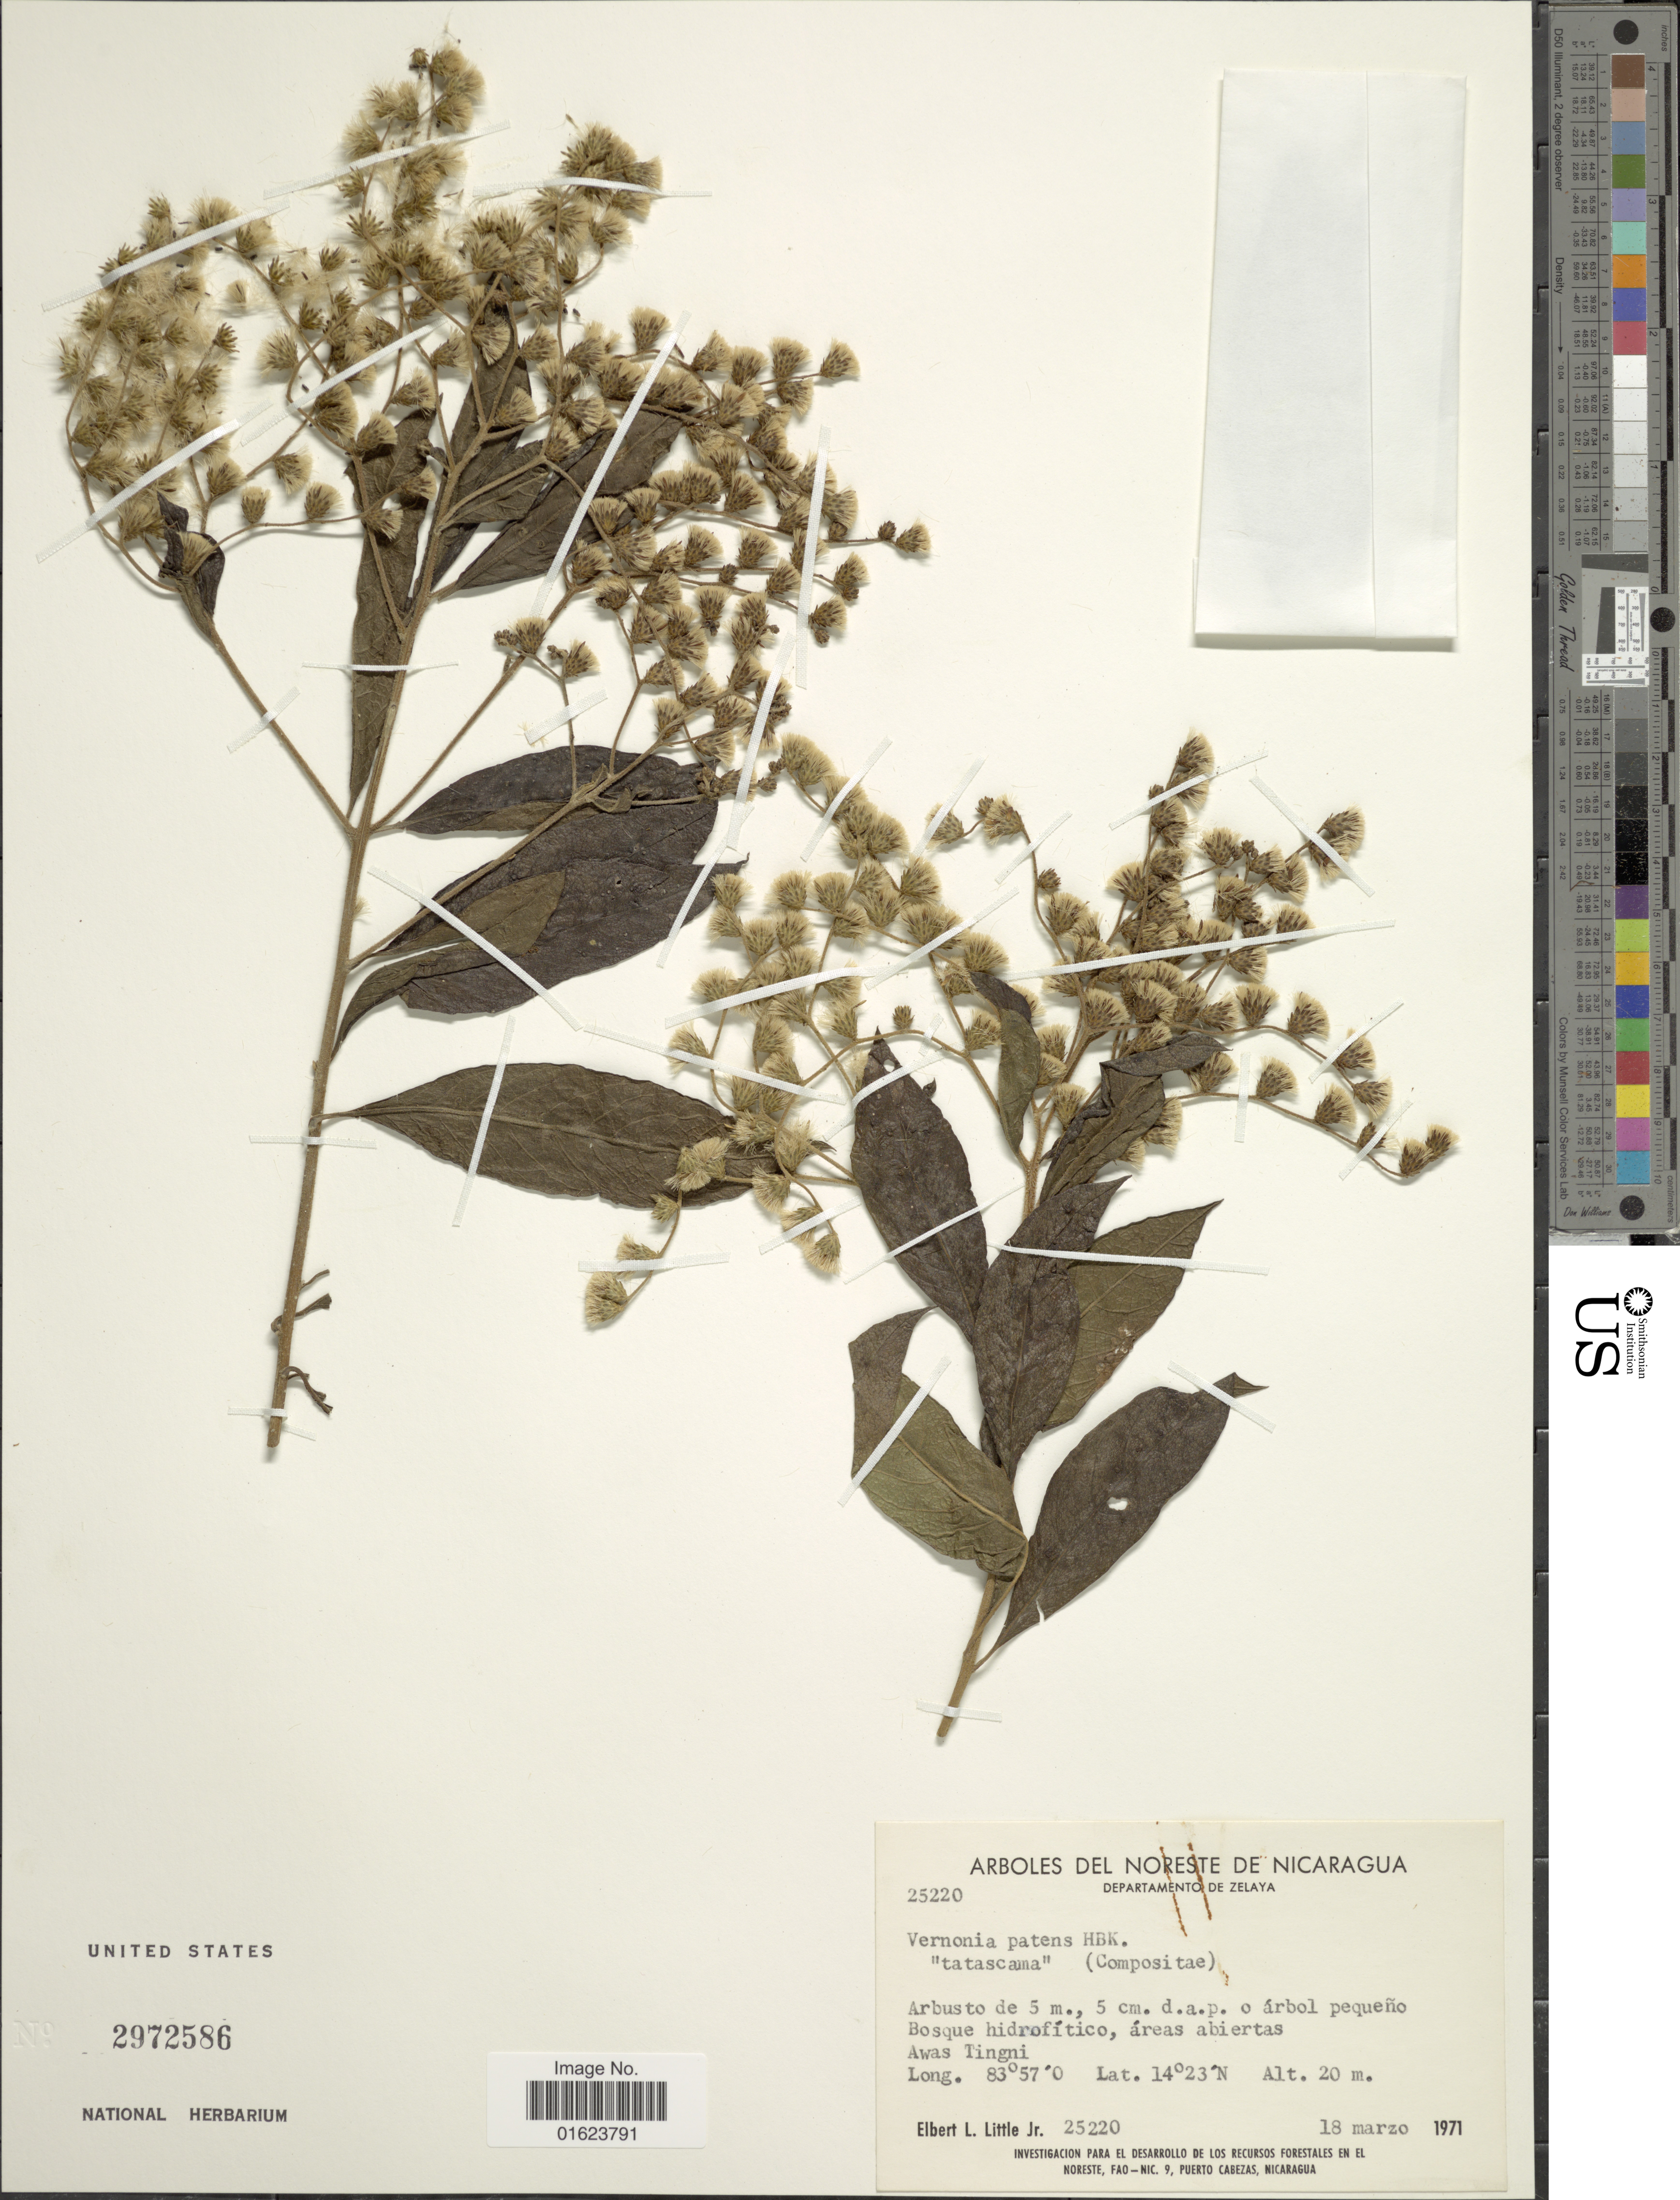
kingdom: Plantae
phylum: Tracheophyta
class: Magnoliopsida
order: Asterales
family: Asteraceae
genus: Vernonanthura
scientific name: Vernonanthura patens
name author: (Kunth) H. Rob.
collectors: E. L. Little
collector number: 25220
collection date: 1971-03-18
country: Nicaragua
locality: Departamento de Zelaya. Awas Tingni.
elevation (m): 20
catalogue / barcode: US 2972586